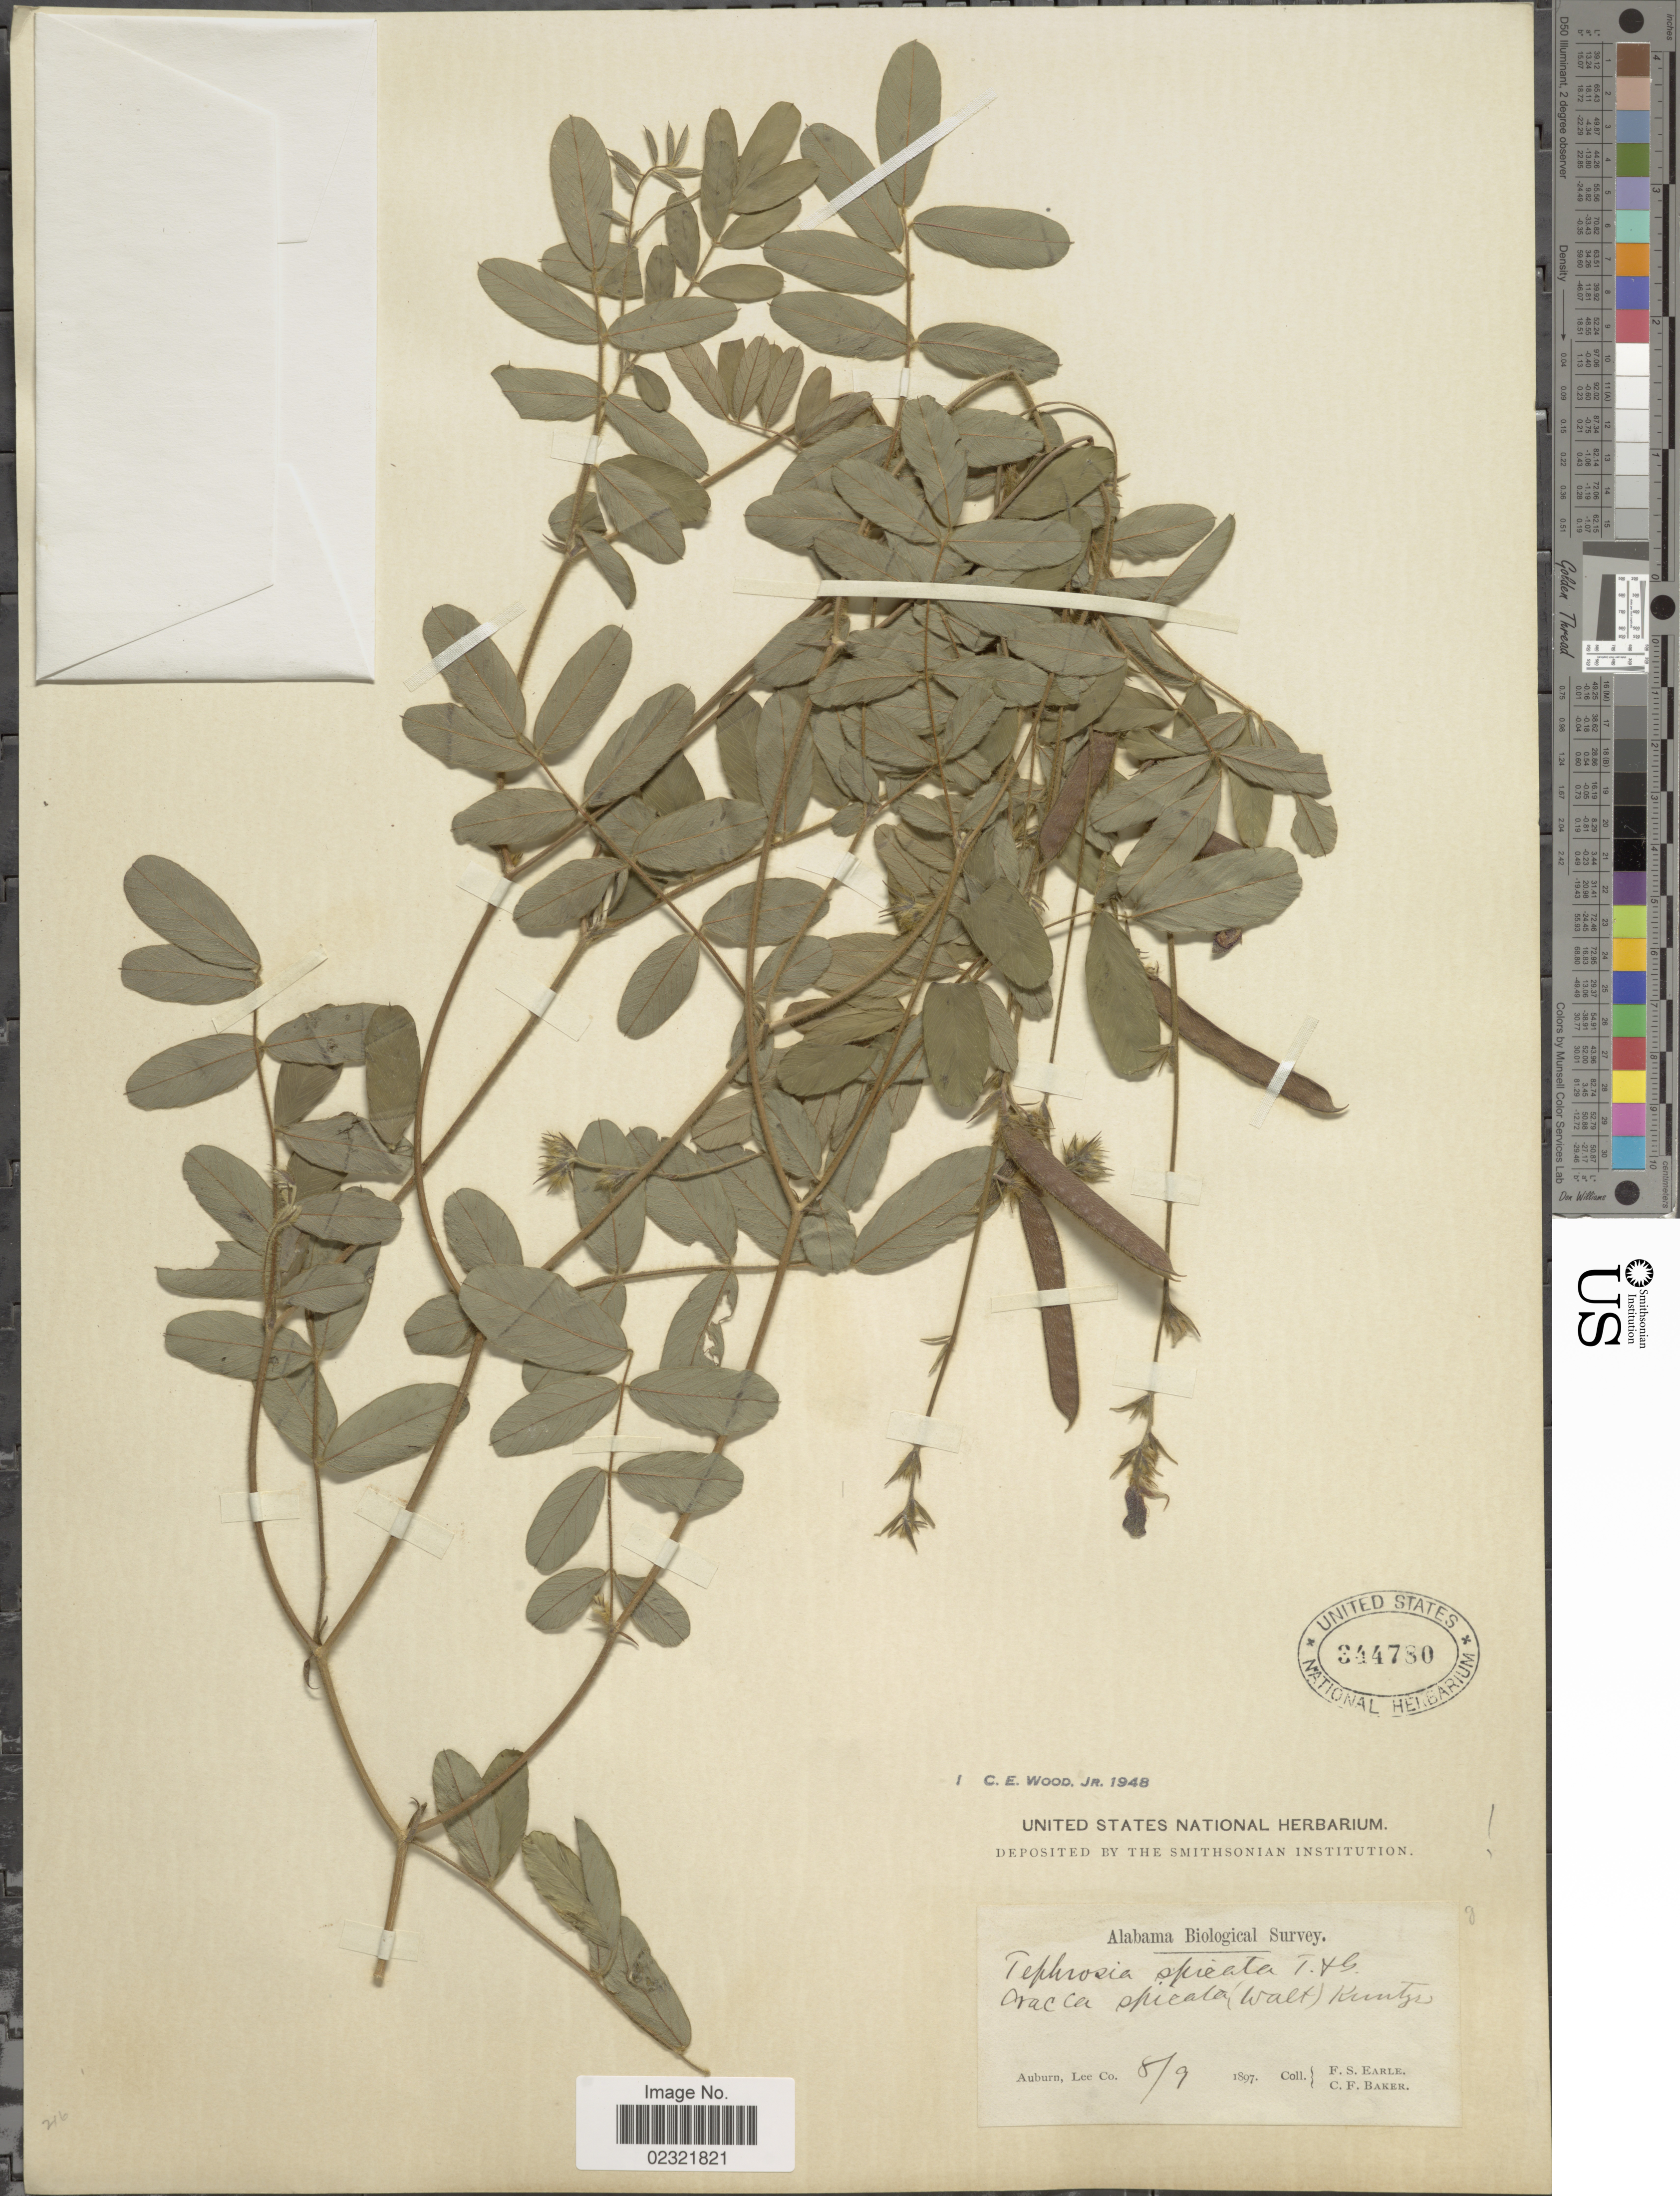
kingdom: Plantae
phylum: Tracheophyta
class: Magnoliopsida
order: Fabales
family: Fabaceae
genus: Tephrosia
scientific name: Tephrosia spicata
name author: (Walter) Torr. & A. Gray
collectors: F. S. Earle & C. F. Baker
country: United States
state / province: Alabama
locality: Auburn, Lee Co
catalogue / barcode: US 344780